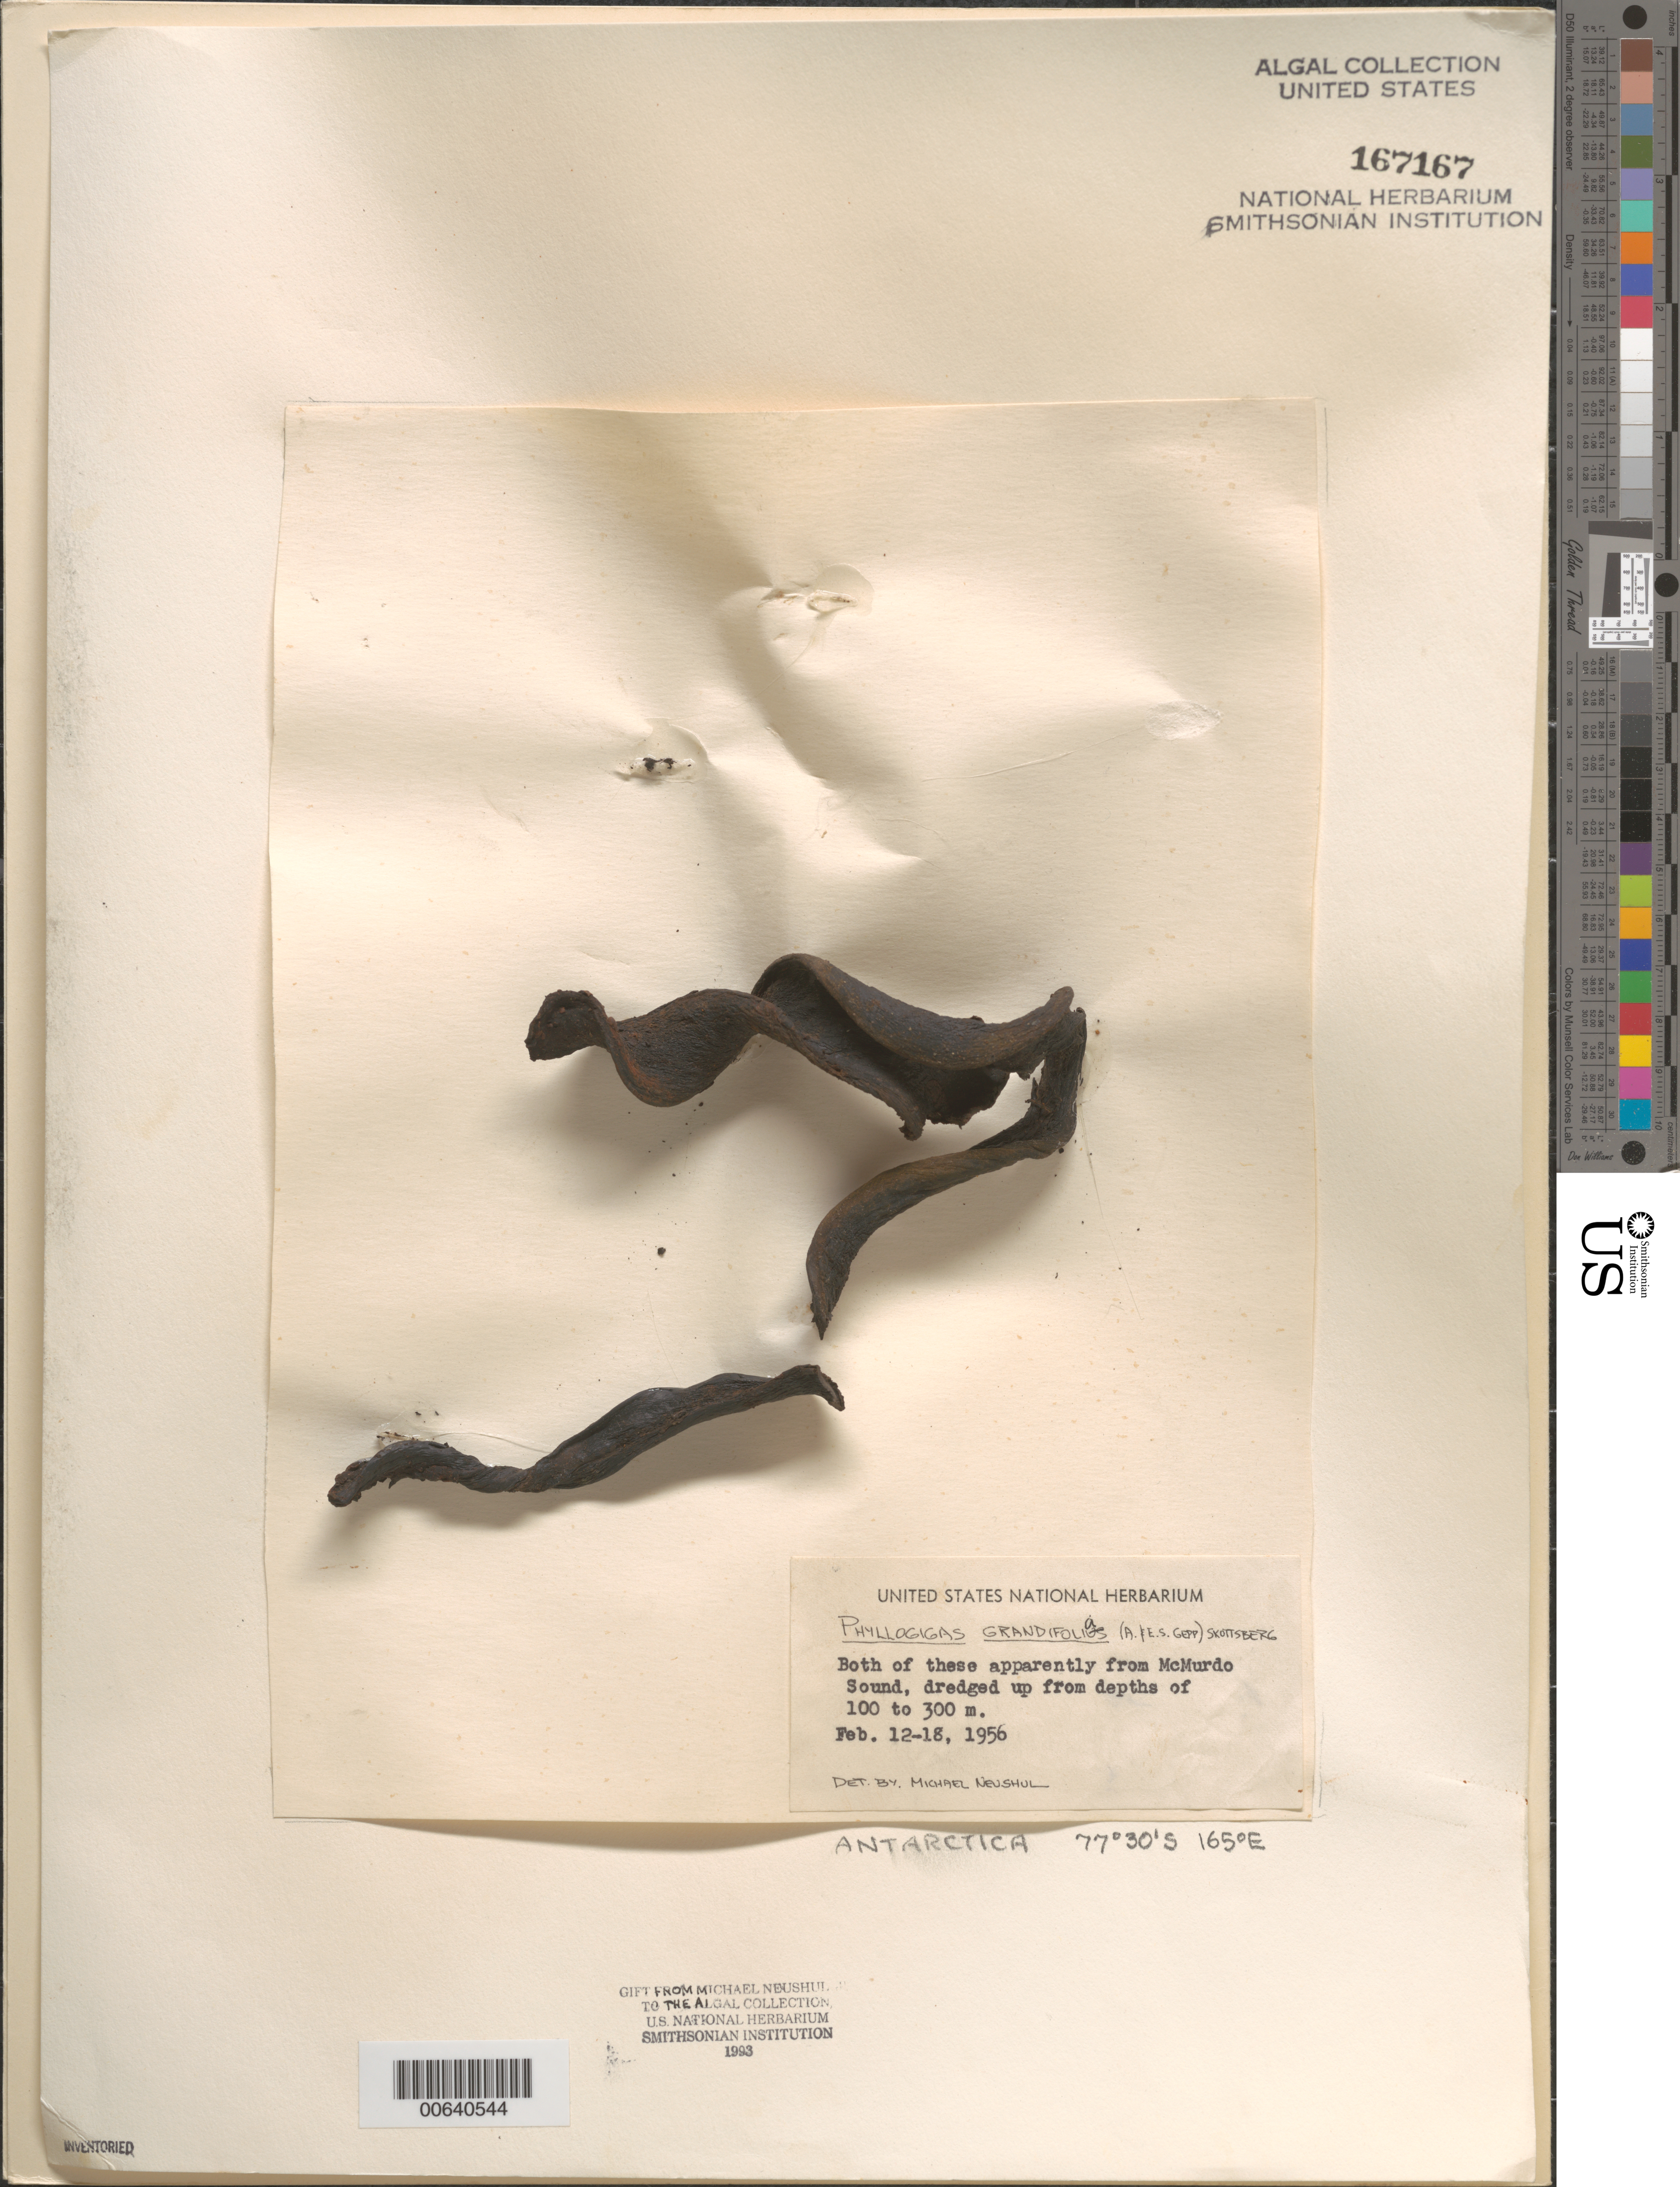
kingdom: Chromista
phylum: Ochrophyta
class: Phaeophyceae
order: Desmarestiales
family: Desmarestiaceae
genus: Himantothallus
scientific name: Himantothallus grandifolius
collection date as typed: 12 Feb 1956 to 18 Feb 1956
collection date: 1956-02-12/1956-02-18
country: Antarctica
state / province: Ross Dependency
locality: McMurdo Sound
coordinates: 77 30" S, 165 E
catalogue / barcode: US 167167